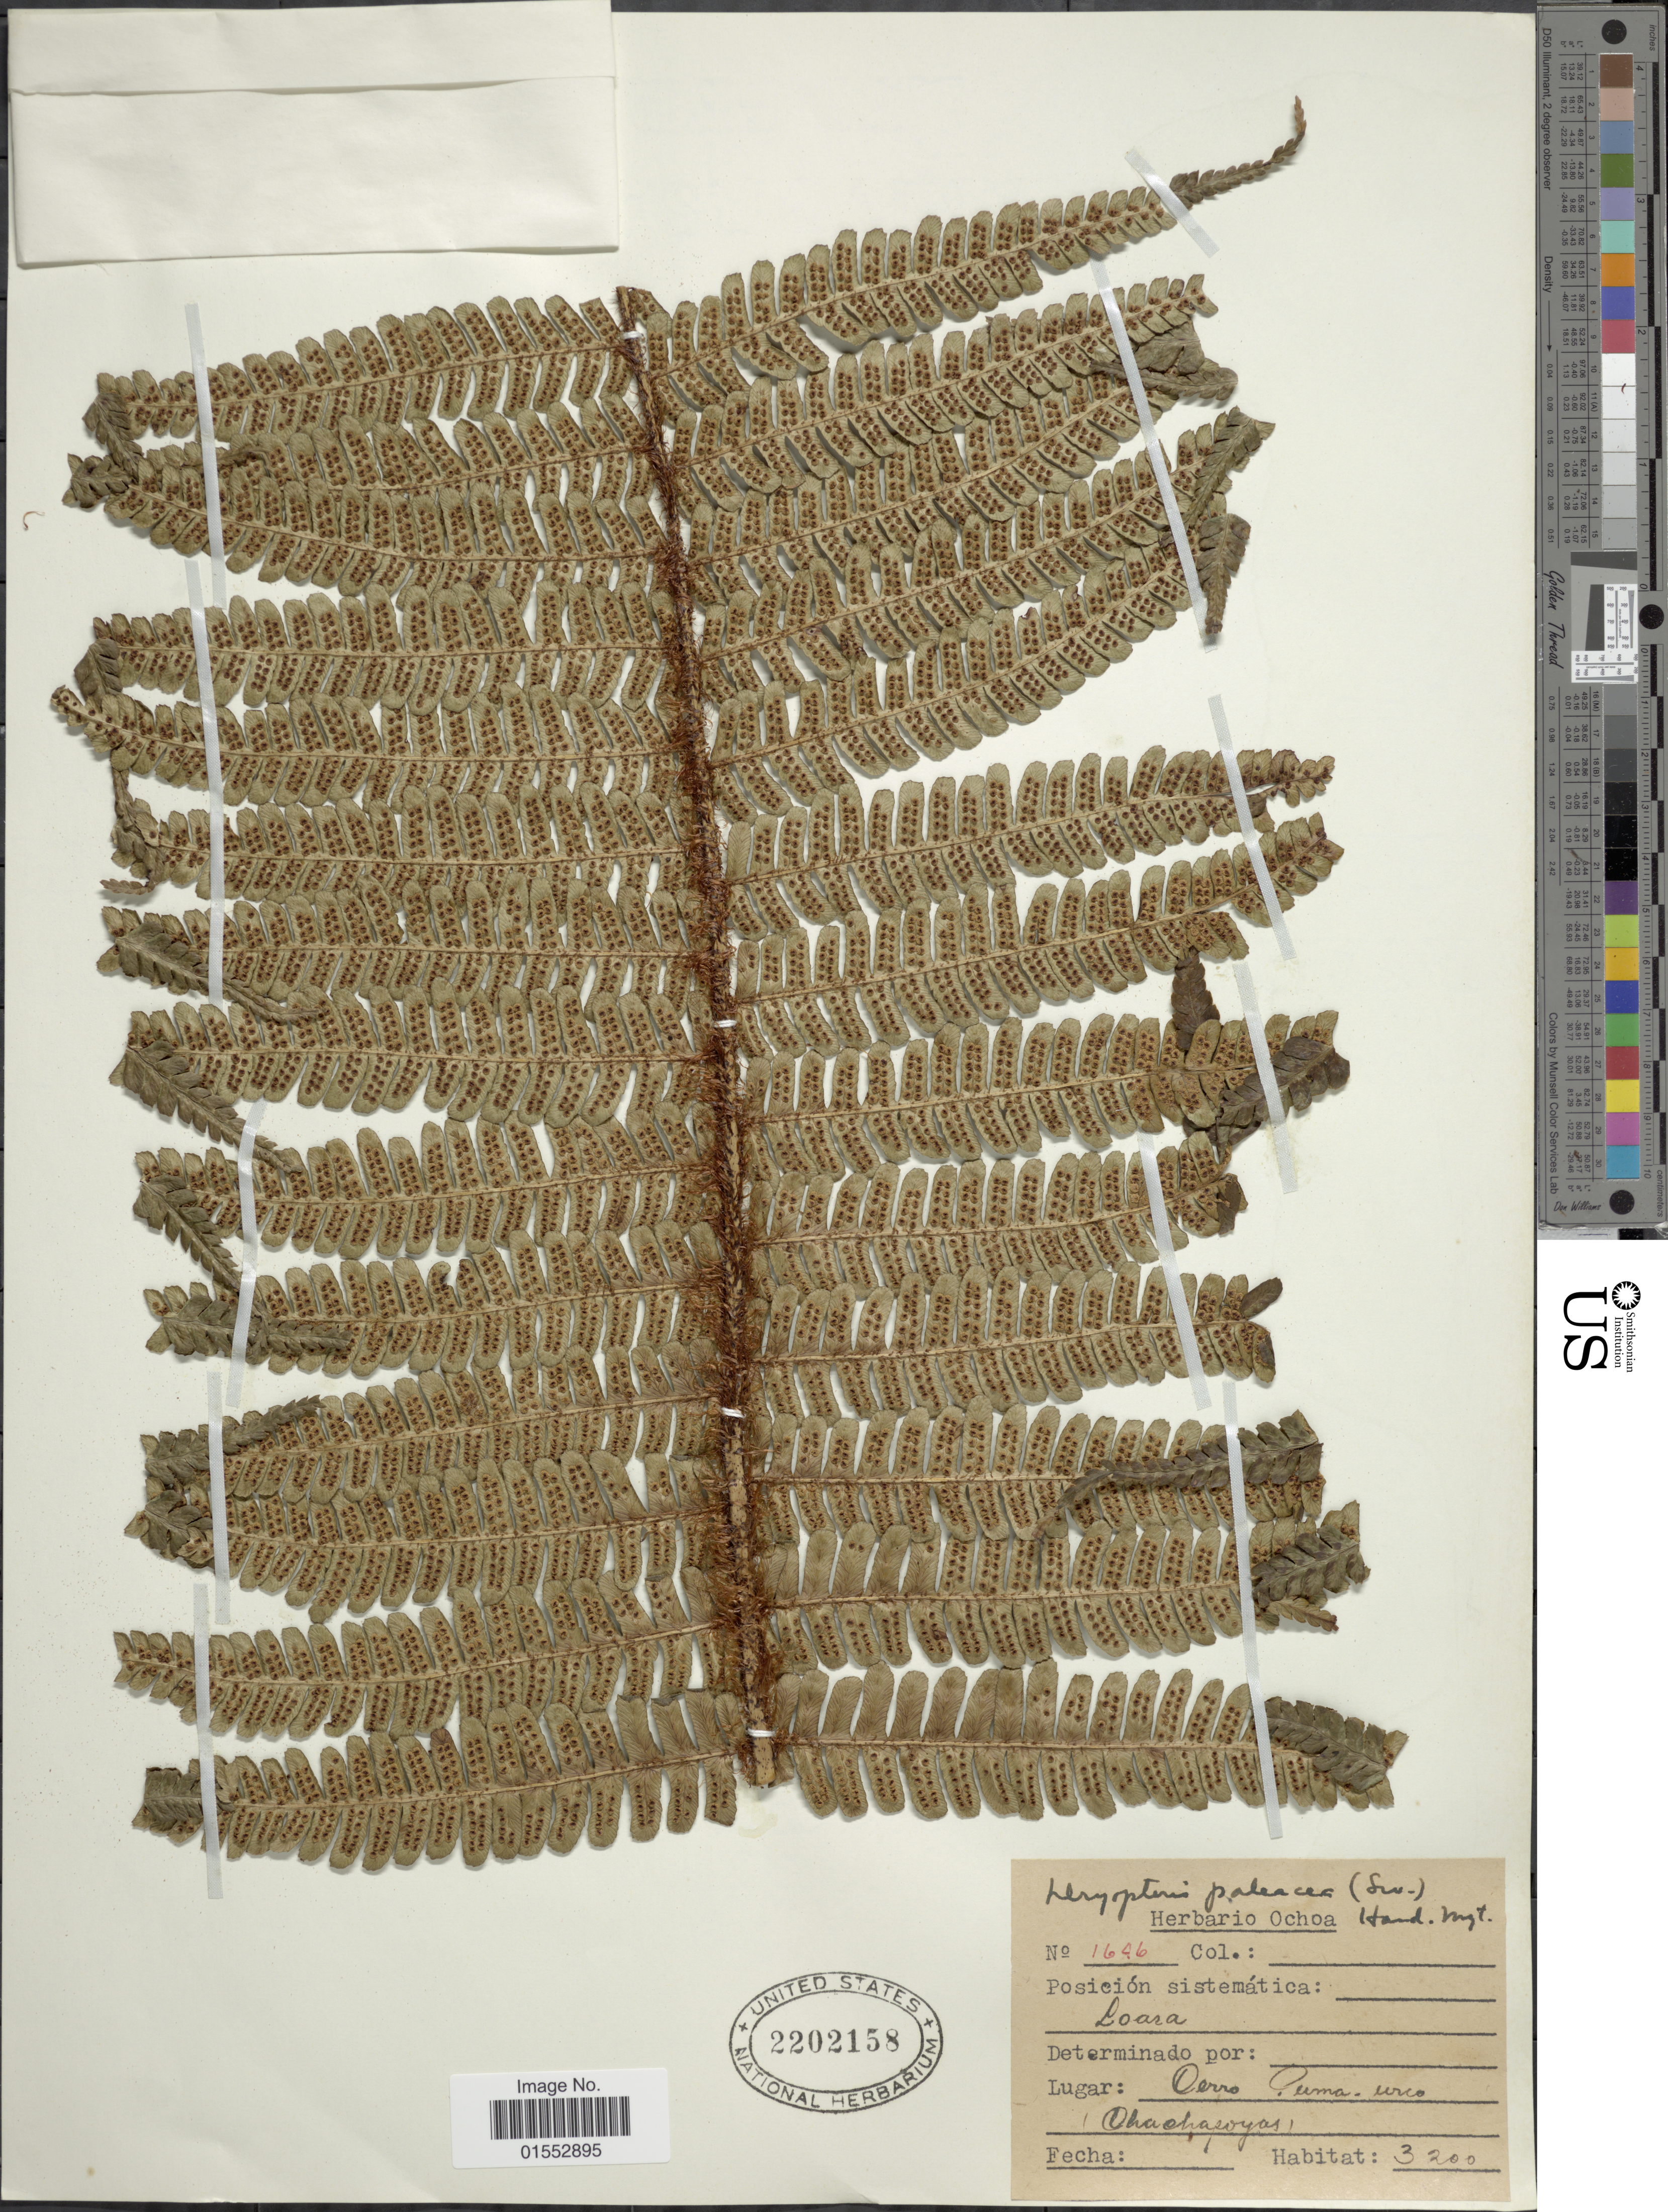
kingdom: Plantae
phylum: Tracheophyta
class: Polypodiopsida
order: Polypodiales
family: Dryopteridaceae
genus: Dryopteris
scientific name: Dryopteris wallichiana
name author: (Spreng.) Hyl.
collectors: ex herb. Ocha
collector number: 1646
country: Peru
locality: Cerro Puma Urco (Chachapoyas)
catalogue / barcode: US 2202158